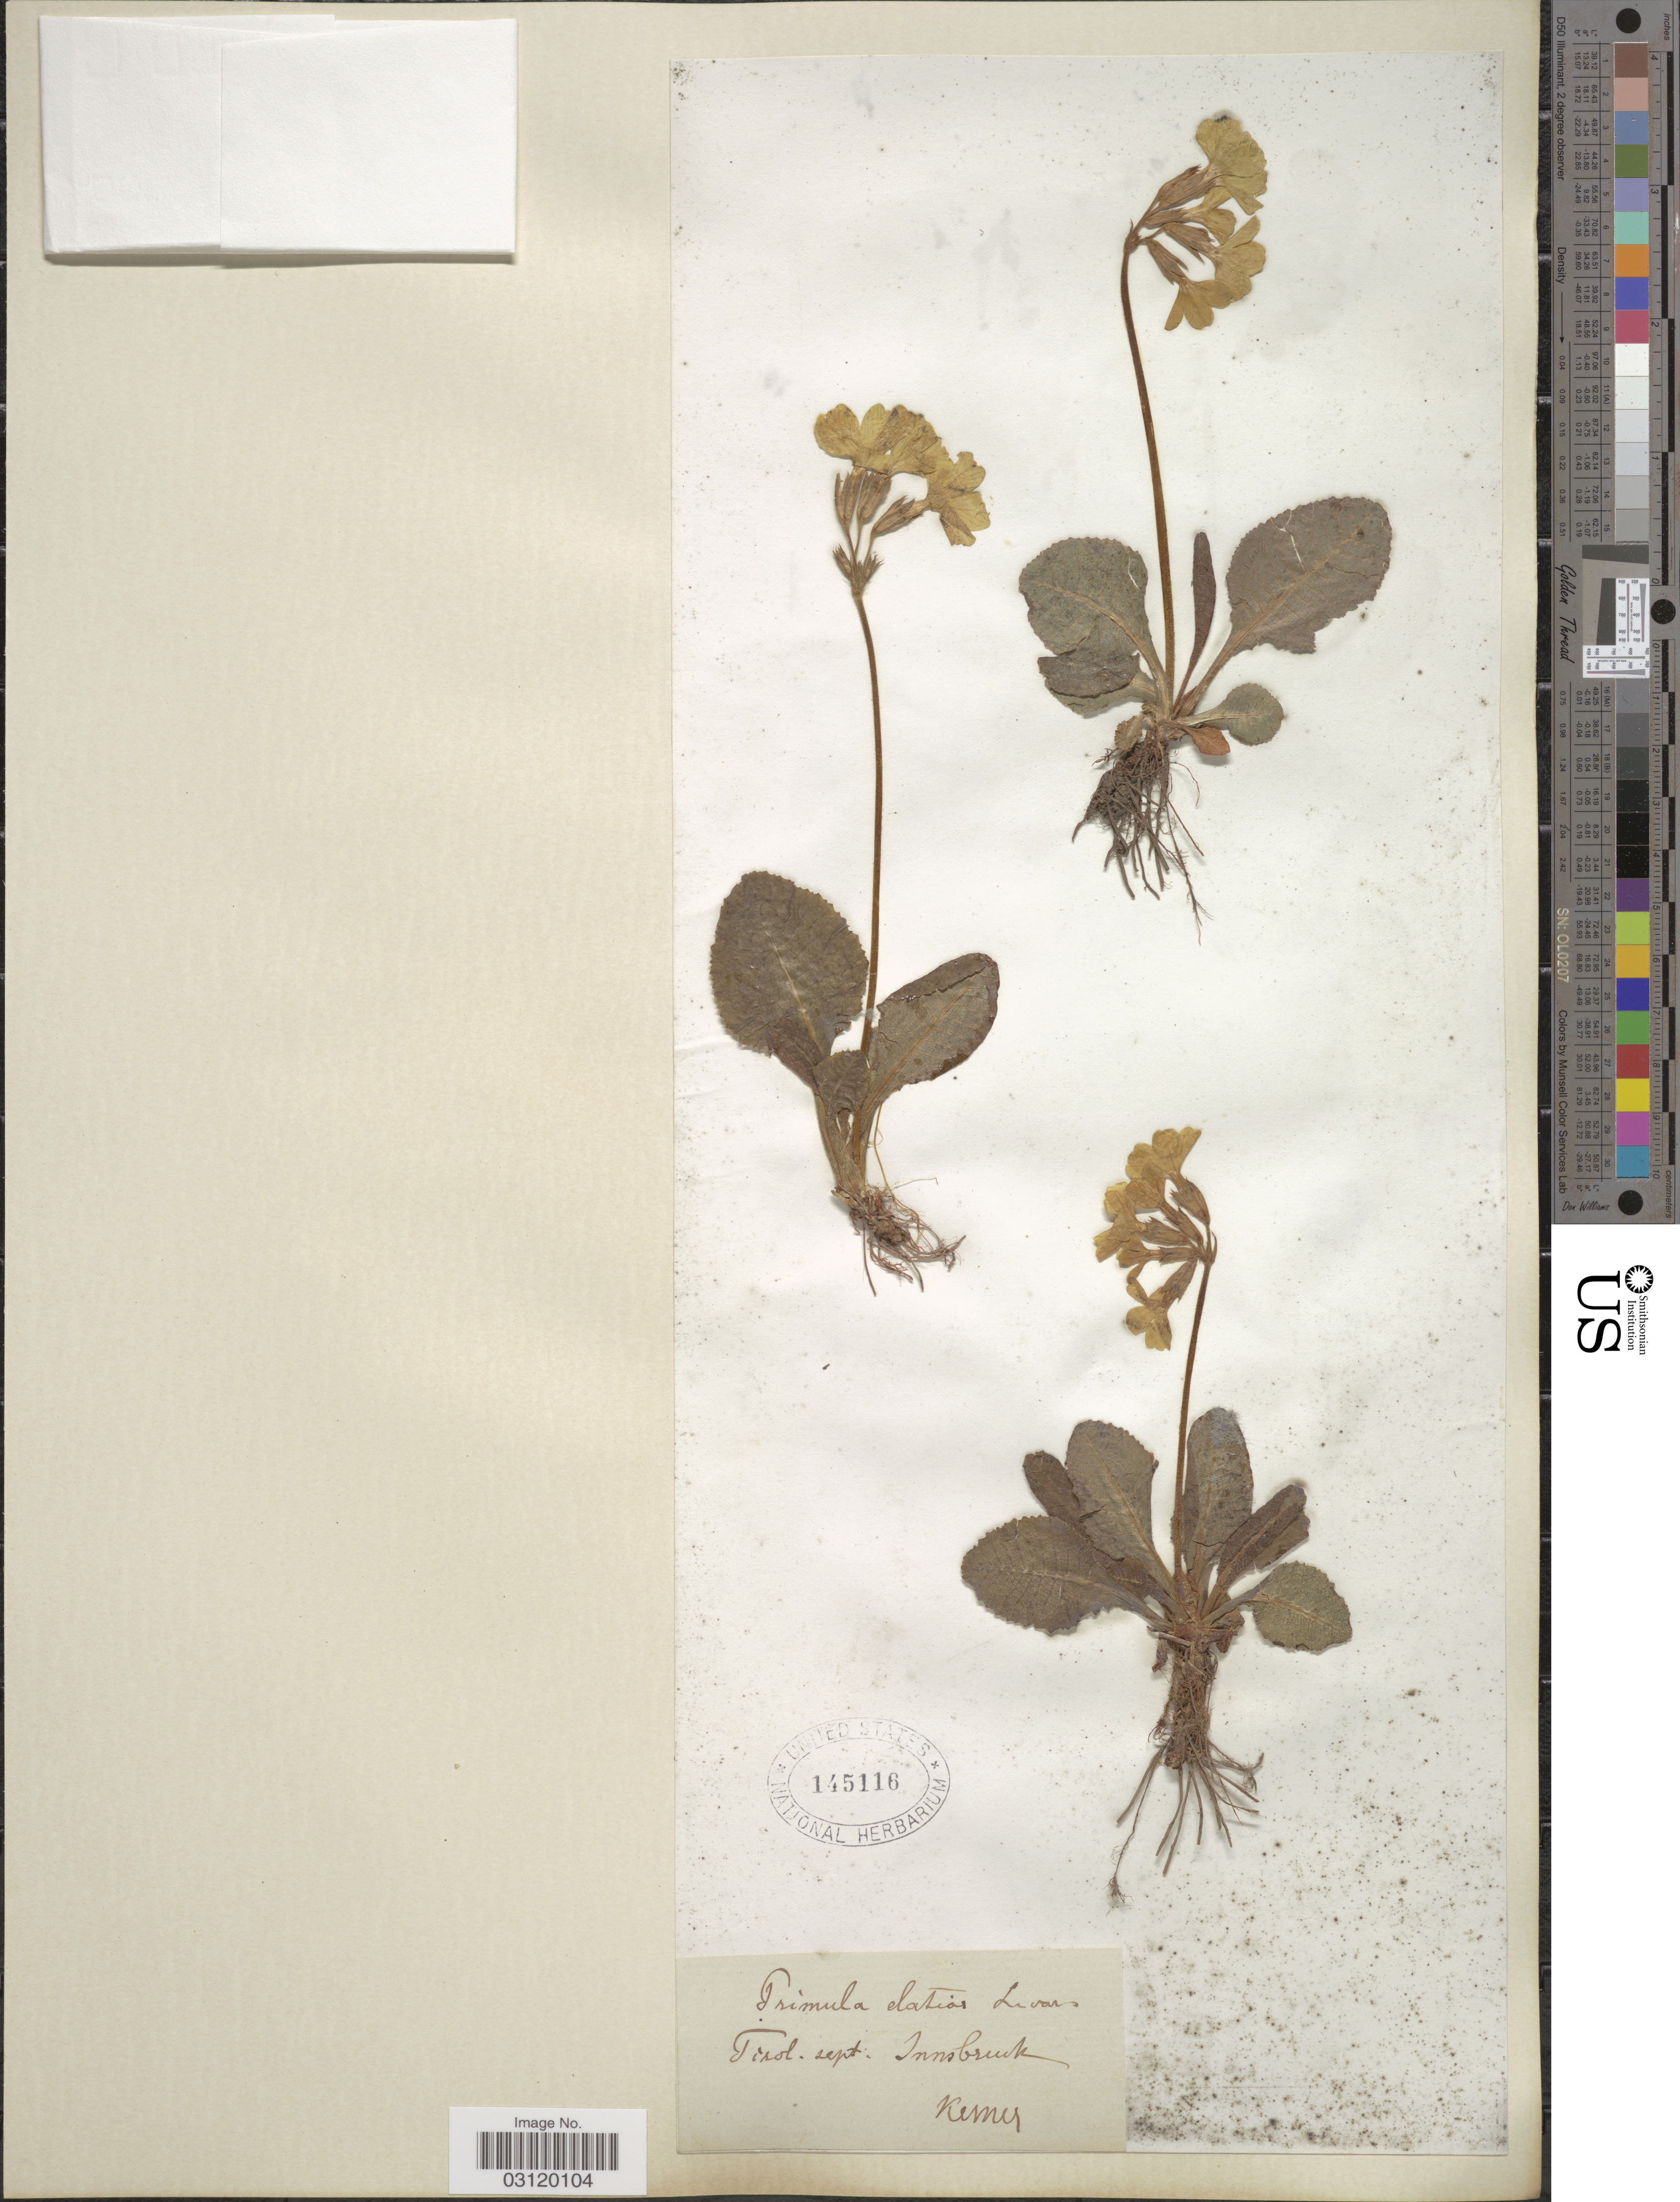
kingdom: Plantae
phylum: Tracheophyta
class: Magnoliopsida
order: Ericales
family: Primulaceae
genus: Primula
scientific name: Primula elatior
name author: (L.) Hill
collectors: -. Kerner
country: Austria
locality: Tirol. Innsbruck.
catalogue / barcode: US 145116